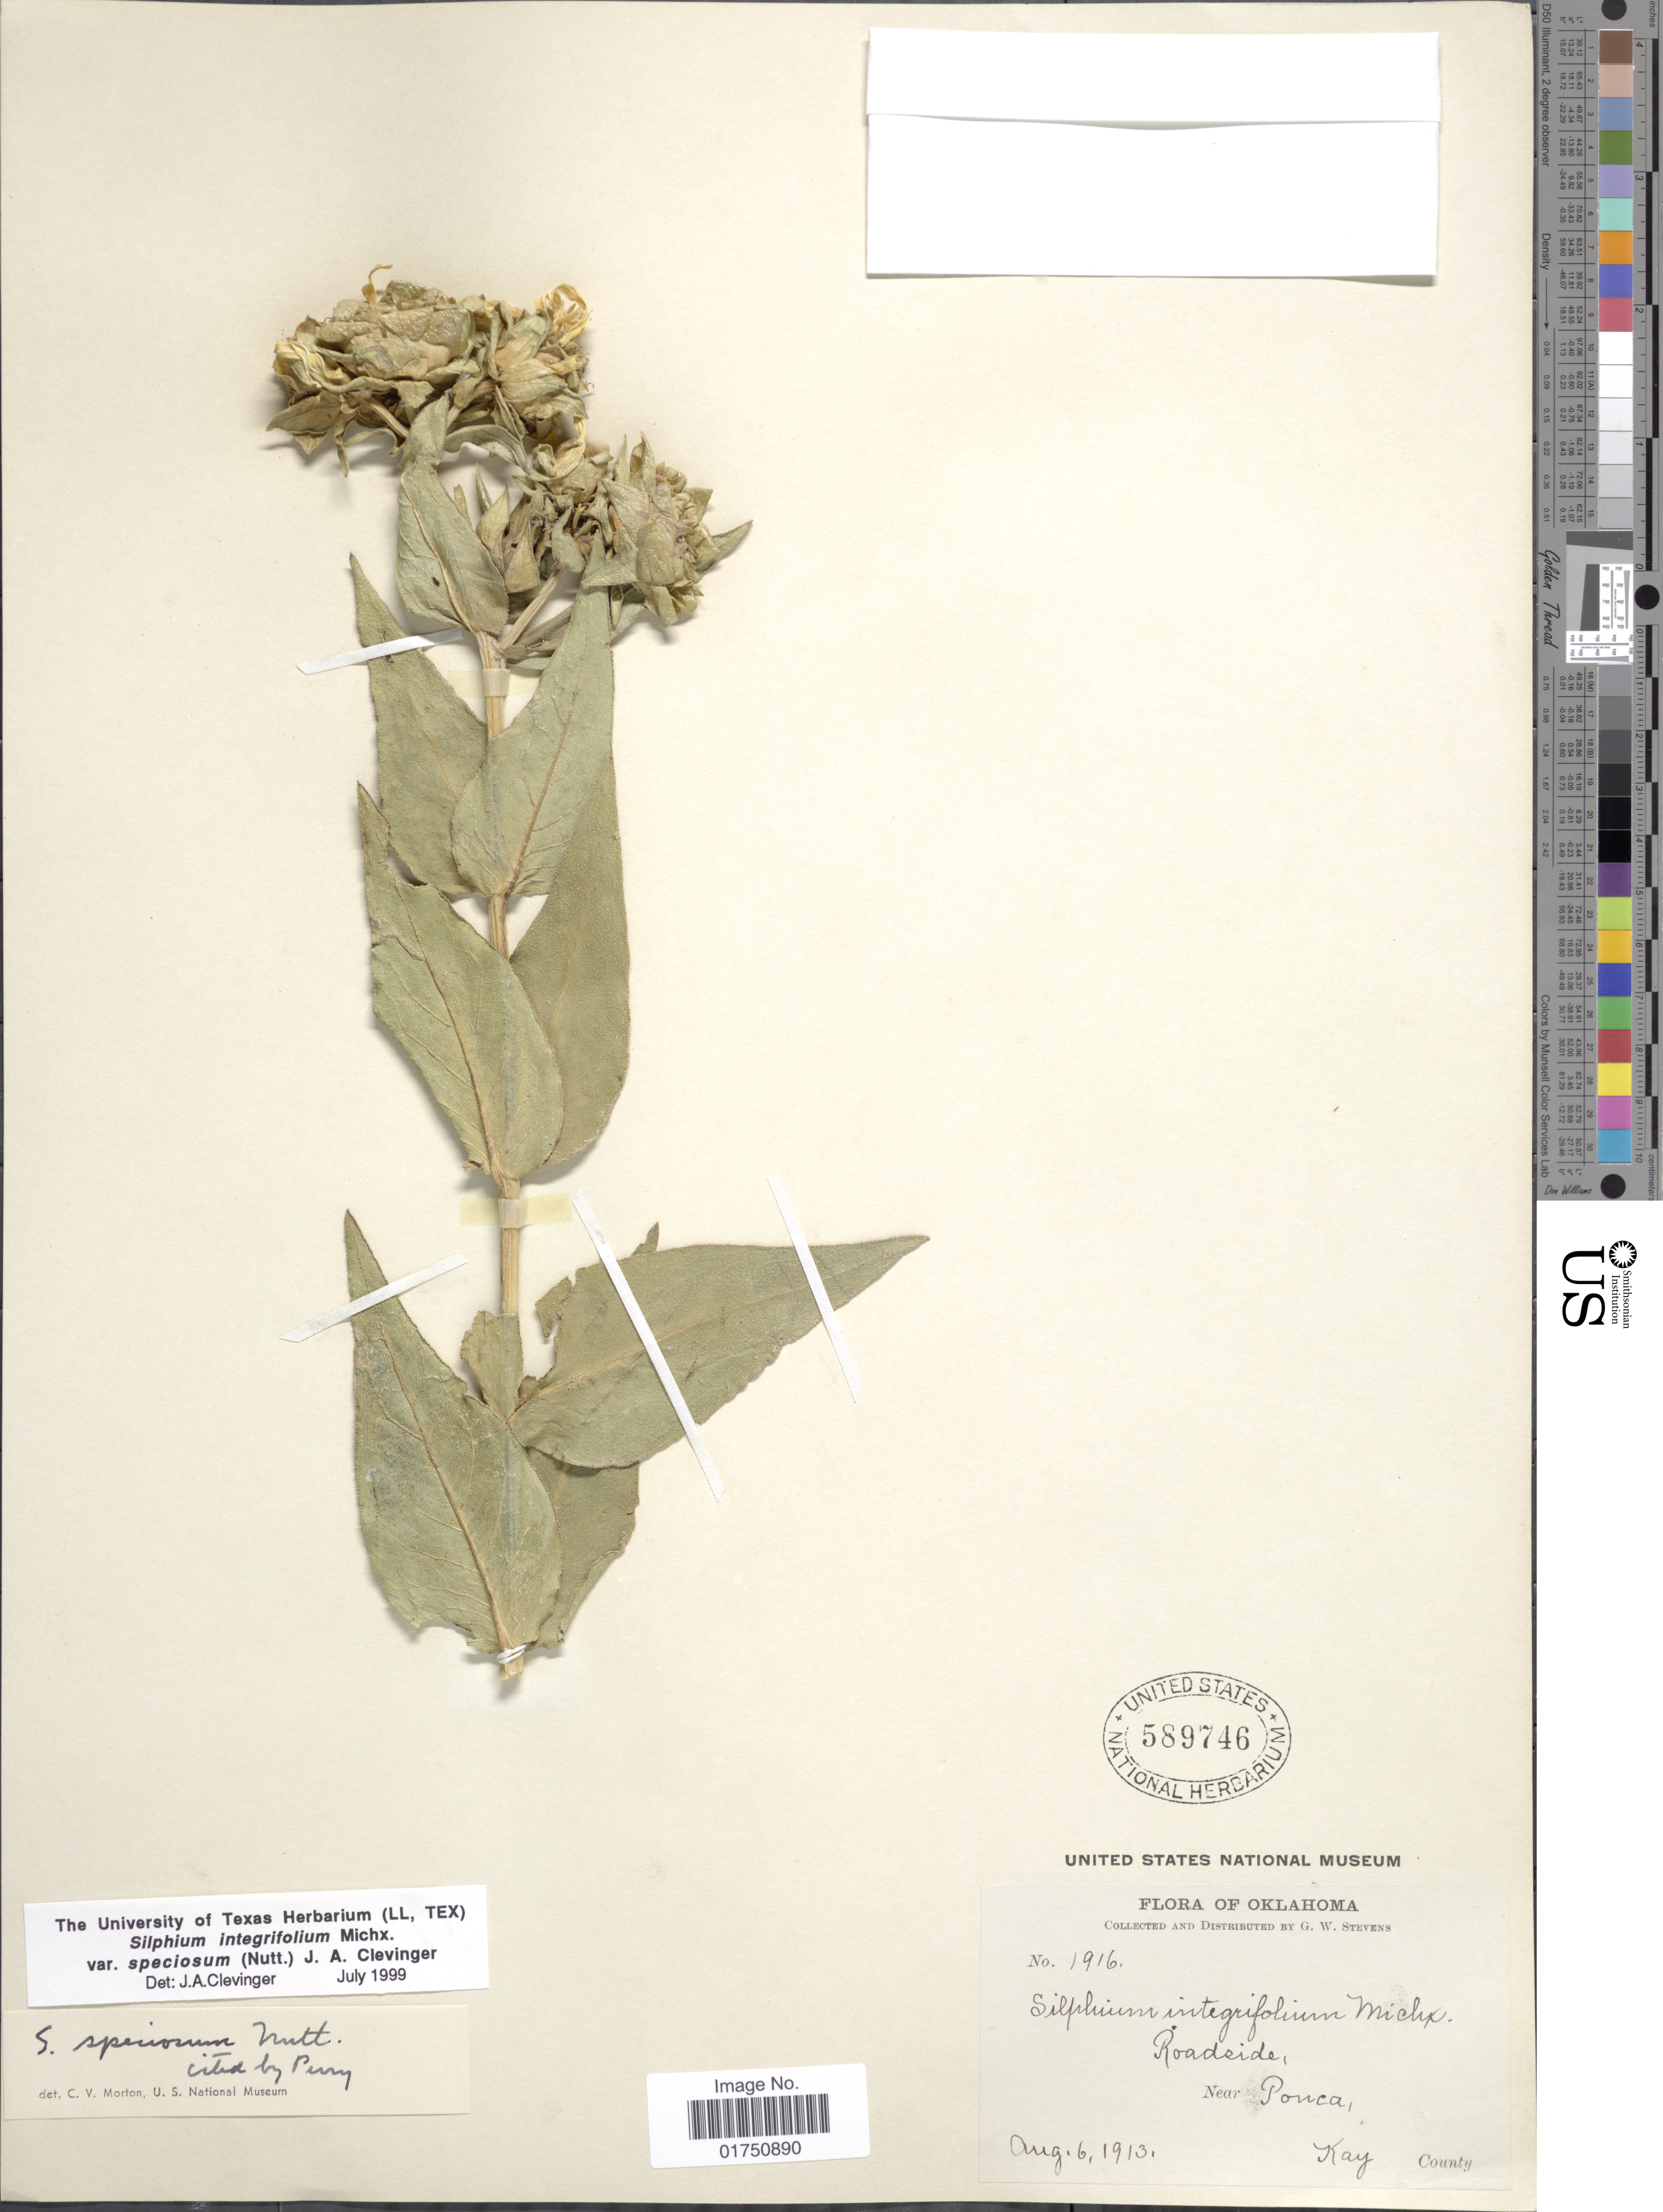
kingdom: Plantae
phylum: Tracheophyta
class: Magnoliopsida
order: Asterales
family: Asteraceae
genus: Silphium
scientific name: Silphium speciosum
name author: Nutt.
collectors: G. W. Stevens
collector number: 1916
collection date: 1913-08-06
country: United States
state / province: Oklahoma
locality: Roadside, near Ponca, Kay County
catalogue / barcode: US 589746